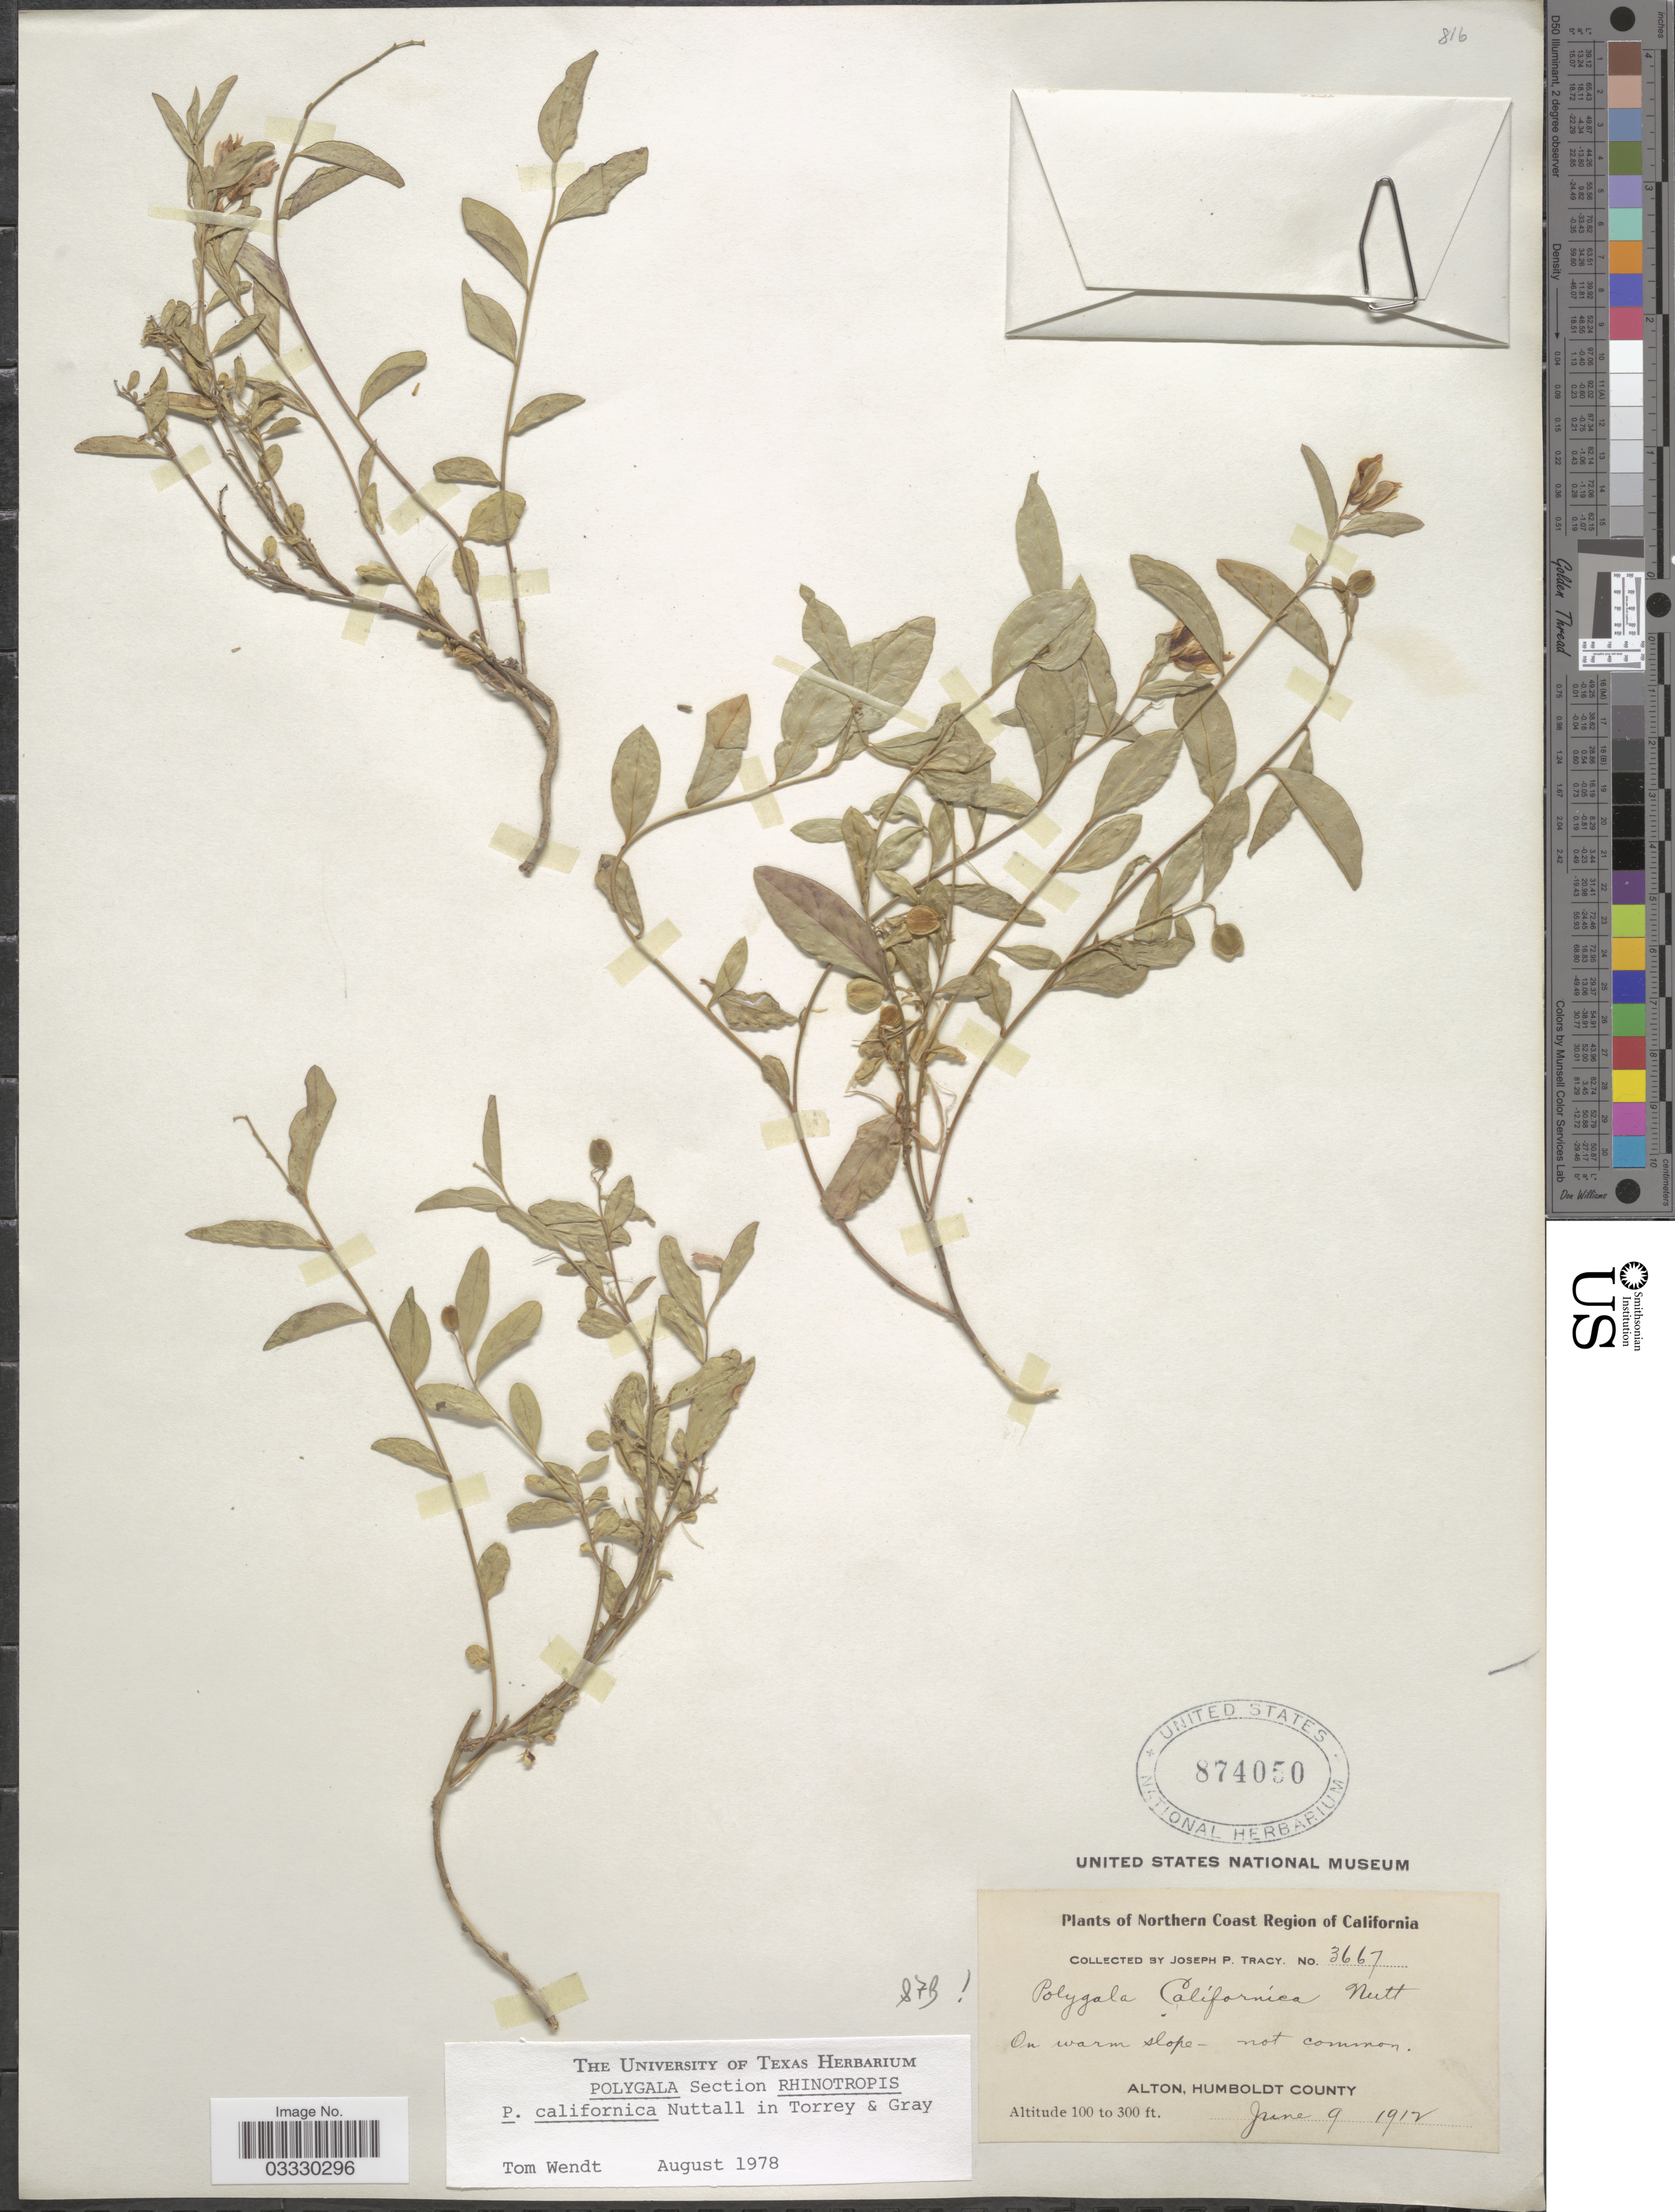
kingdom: Plantae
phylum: Tracheophyta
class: Magnoliopsida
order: Fabales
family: Polygalaceae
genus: Rhinotropis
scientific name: Rhinotropis californica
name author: (Nutt.) J.R. Abbott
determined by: Strong, Mark T., (BOT), Smithsonian Institution - National Museum of Natural History (UNITED STATES)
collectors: J. Tracy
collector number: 3667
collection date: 1912-06-09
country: United States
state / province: California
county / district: Humboldt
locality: Northern Coast Region of California. Alton, Humboldt County.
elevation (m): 30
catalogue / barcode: US 874050